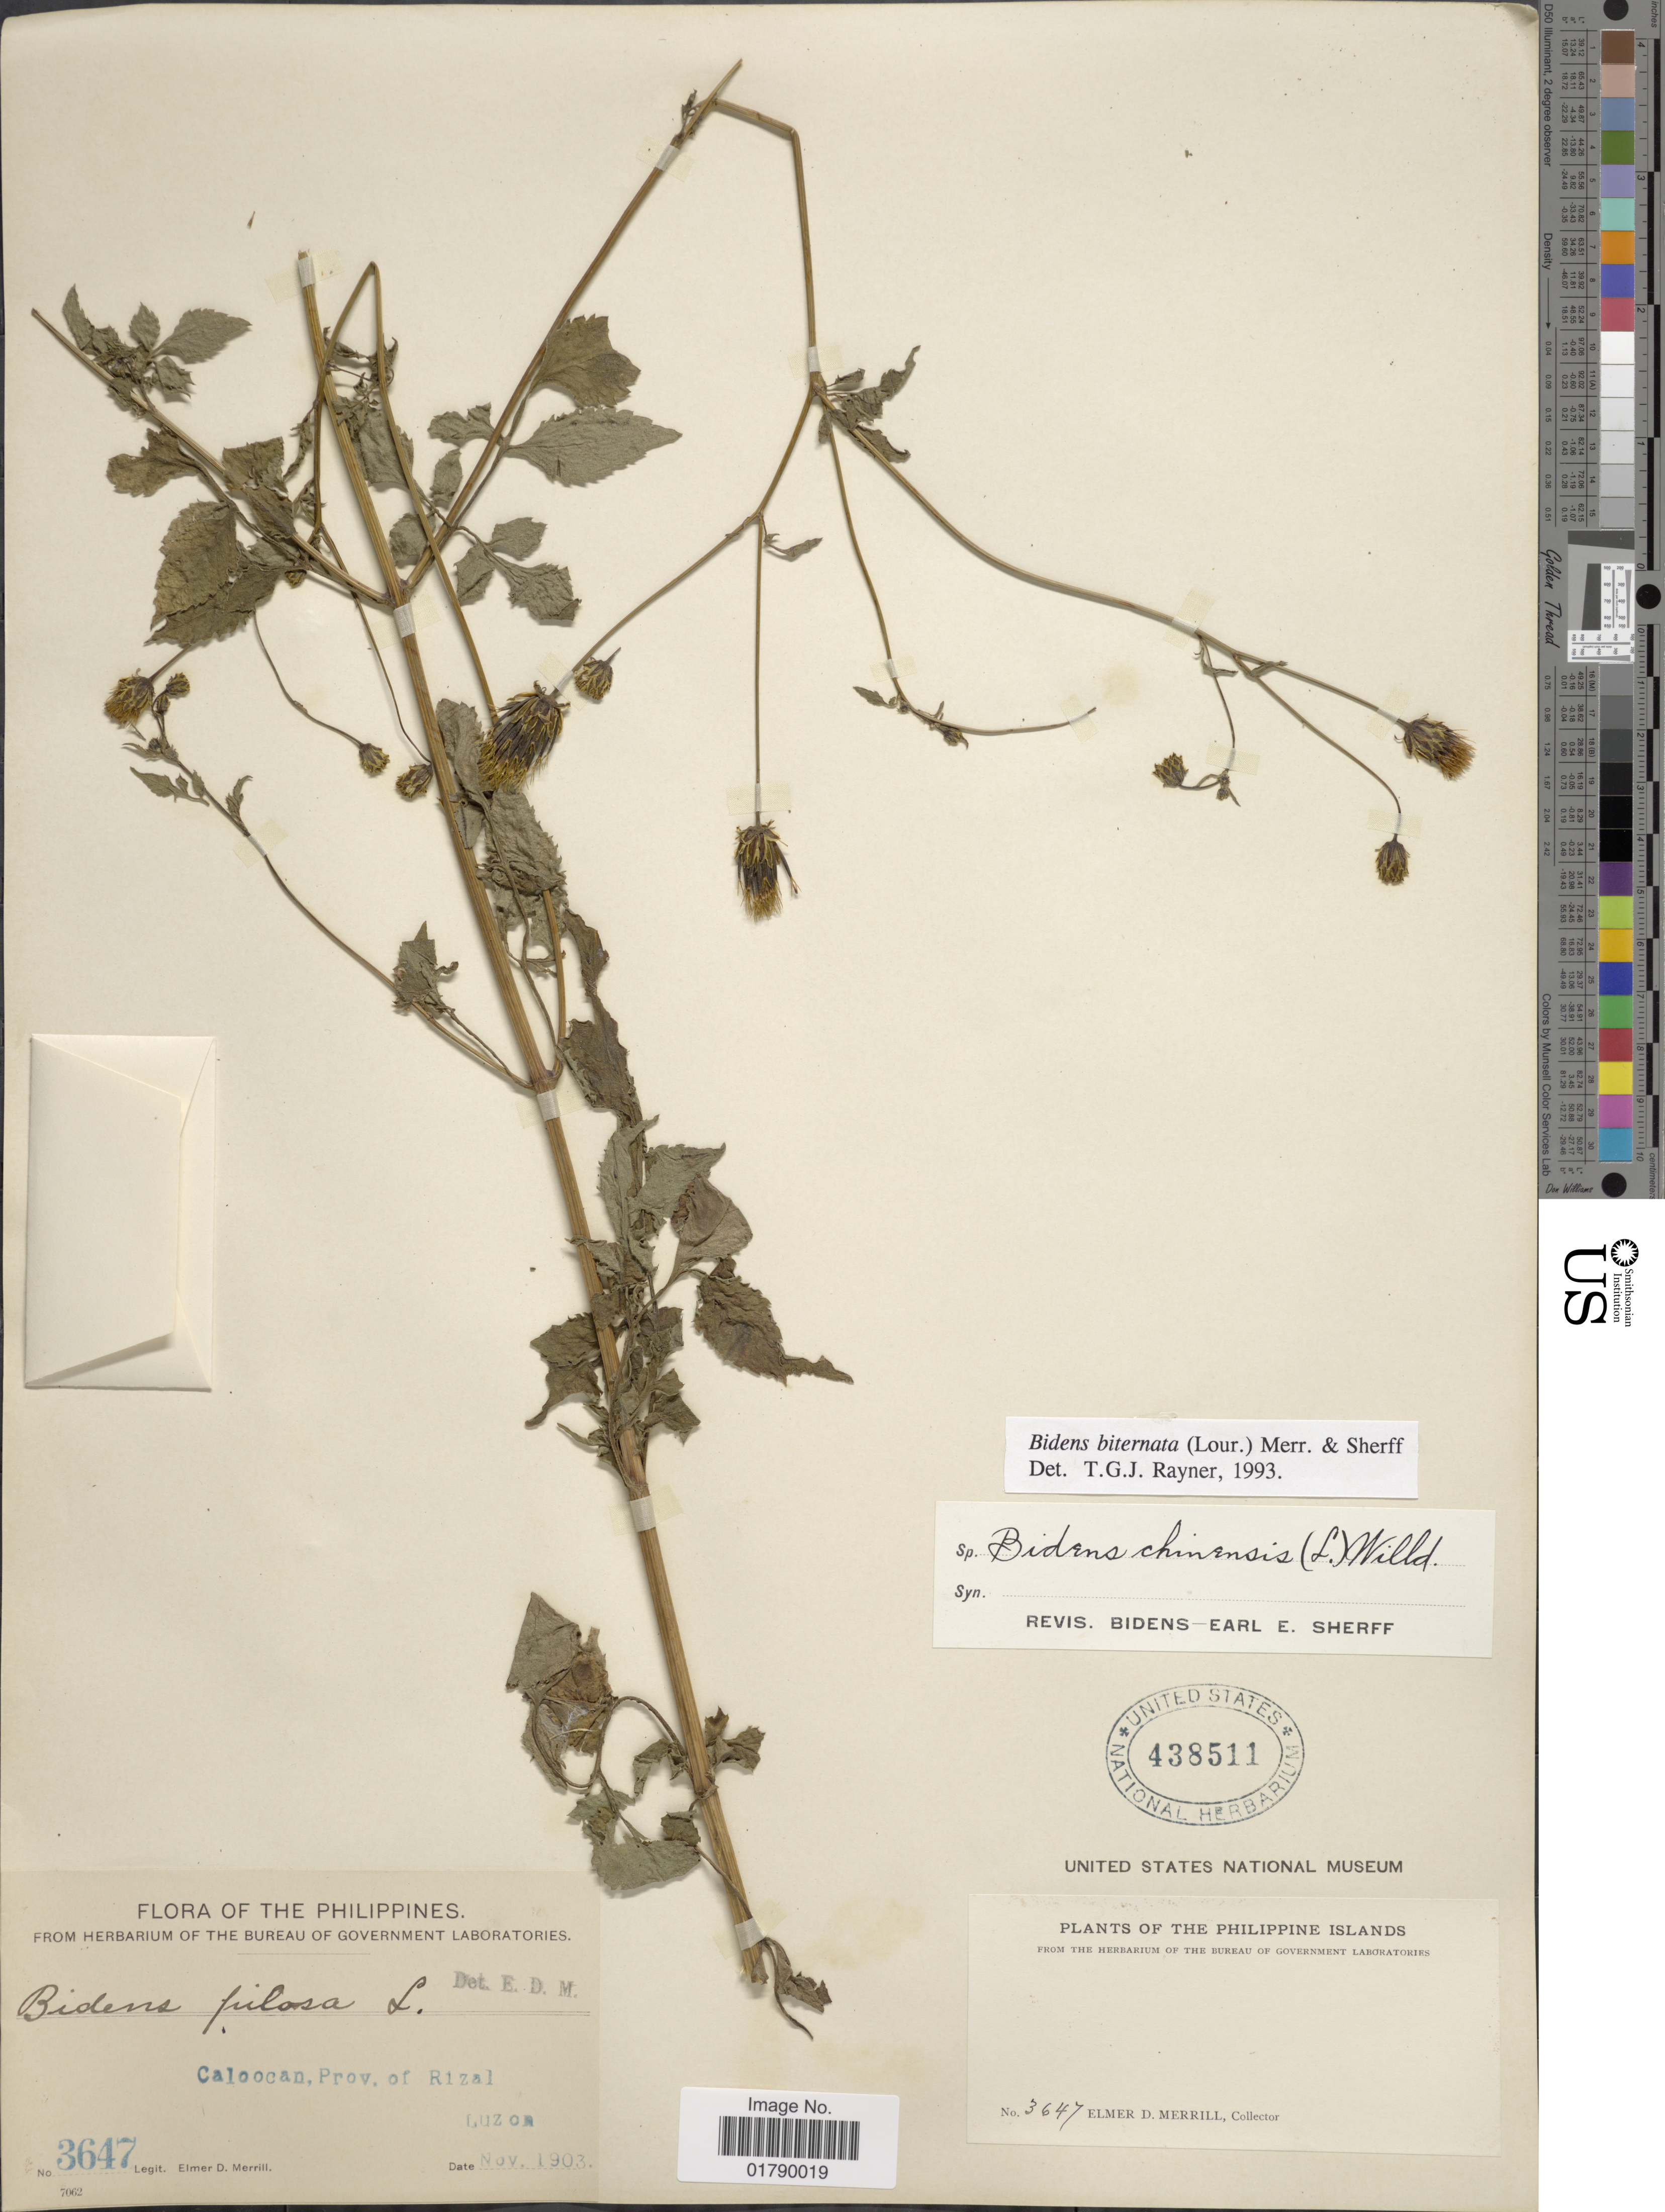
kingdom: Plantae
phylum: Tracheophyta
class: Magnoliopsida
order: Asterales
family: Asteraceae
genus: Bidens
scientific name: Bidens biternata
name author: (Lour.) Merr. & Sherff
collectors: E. D. Merrill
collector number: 3647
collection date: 1903-11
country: Philippines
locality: Caloocan, Prov. of Rizal, Luzon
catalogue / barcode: US 438511